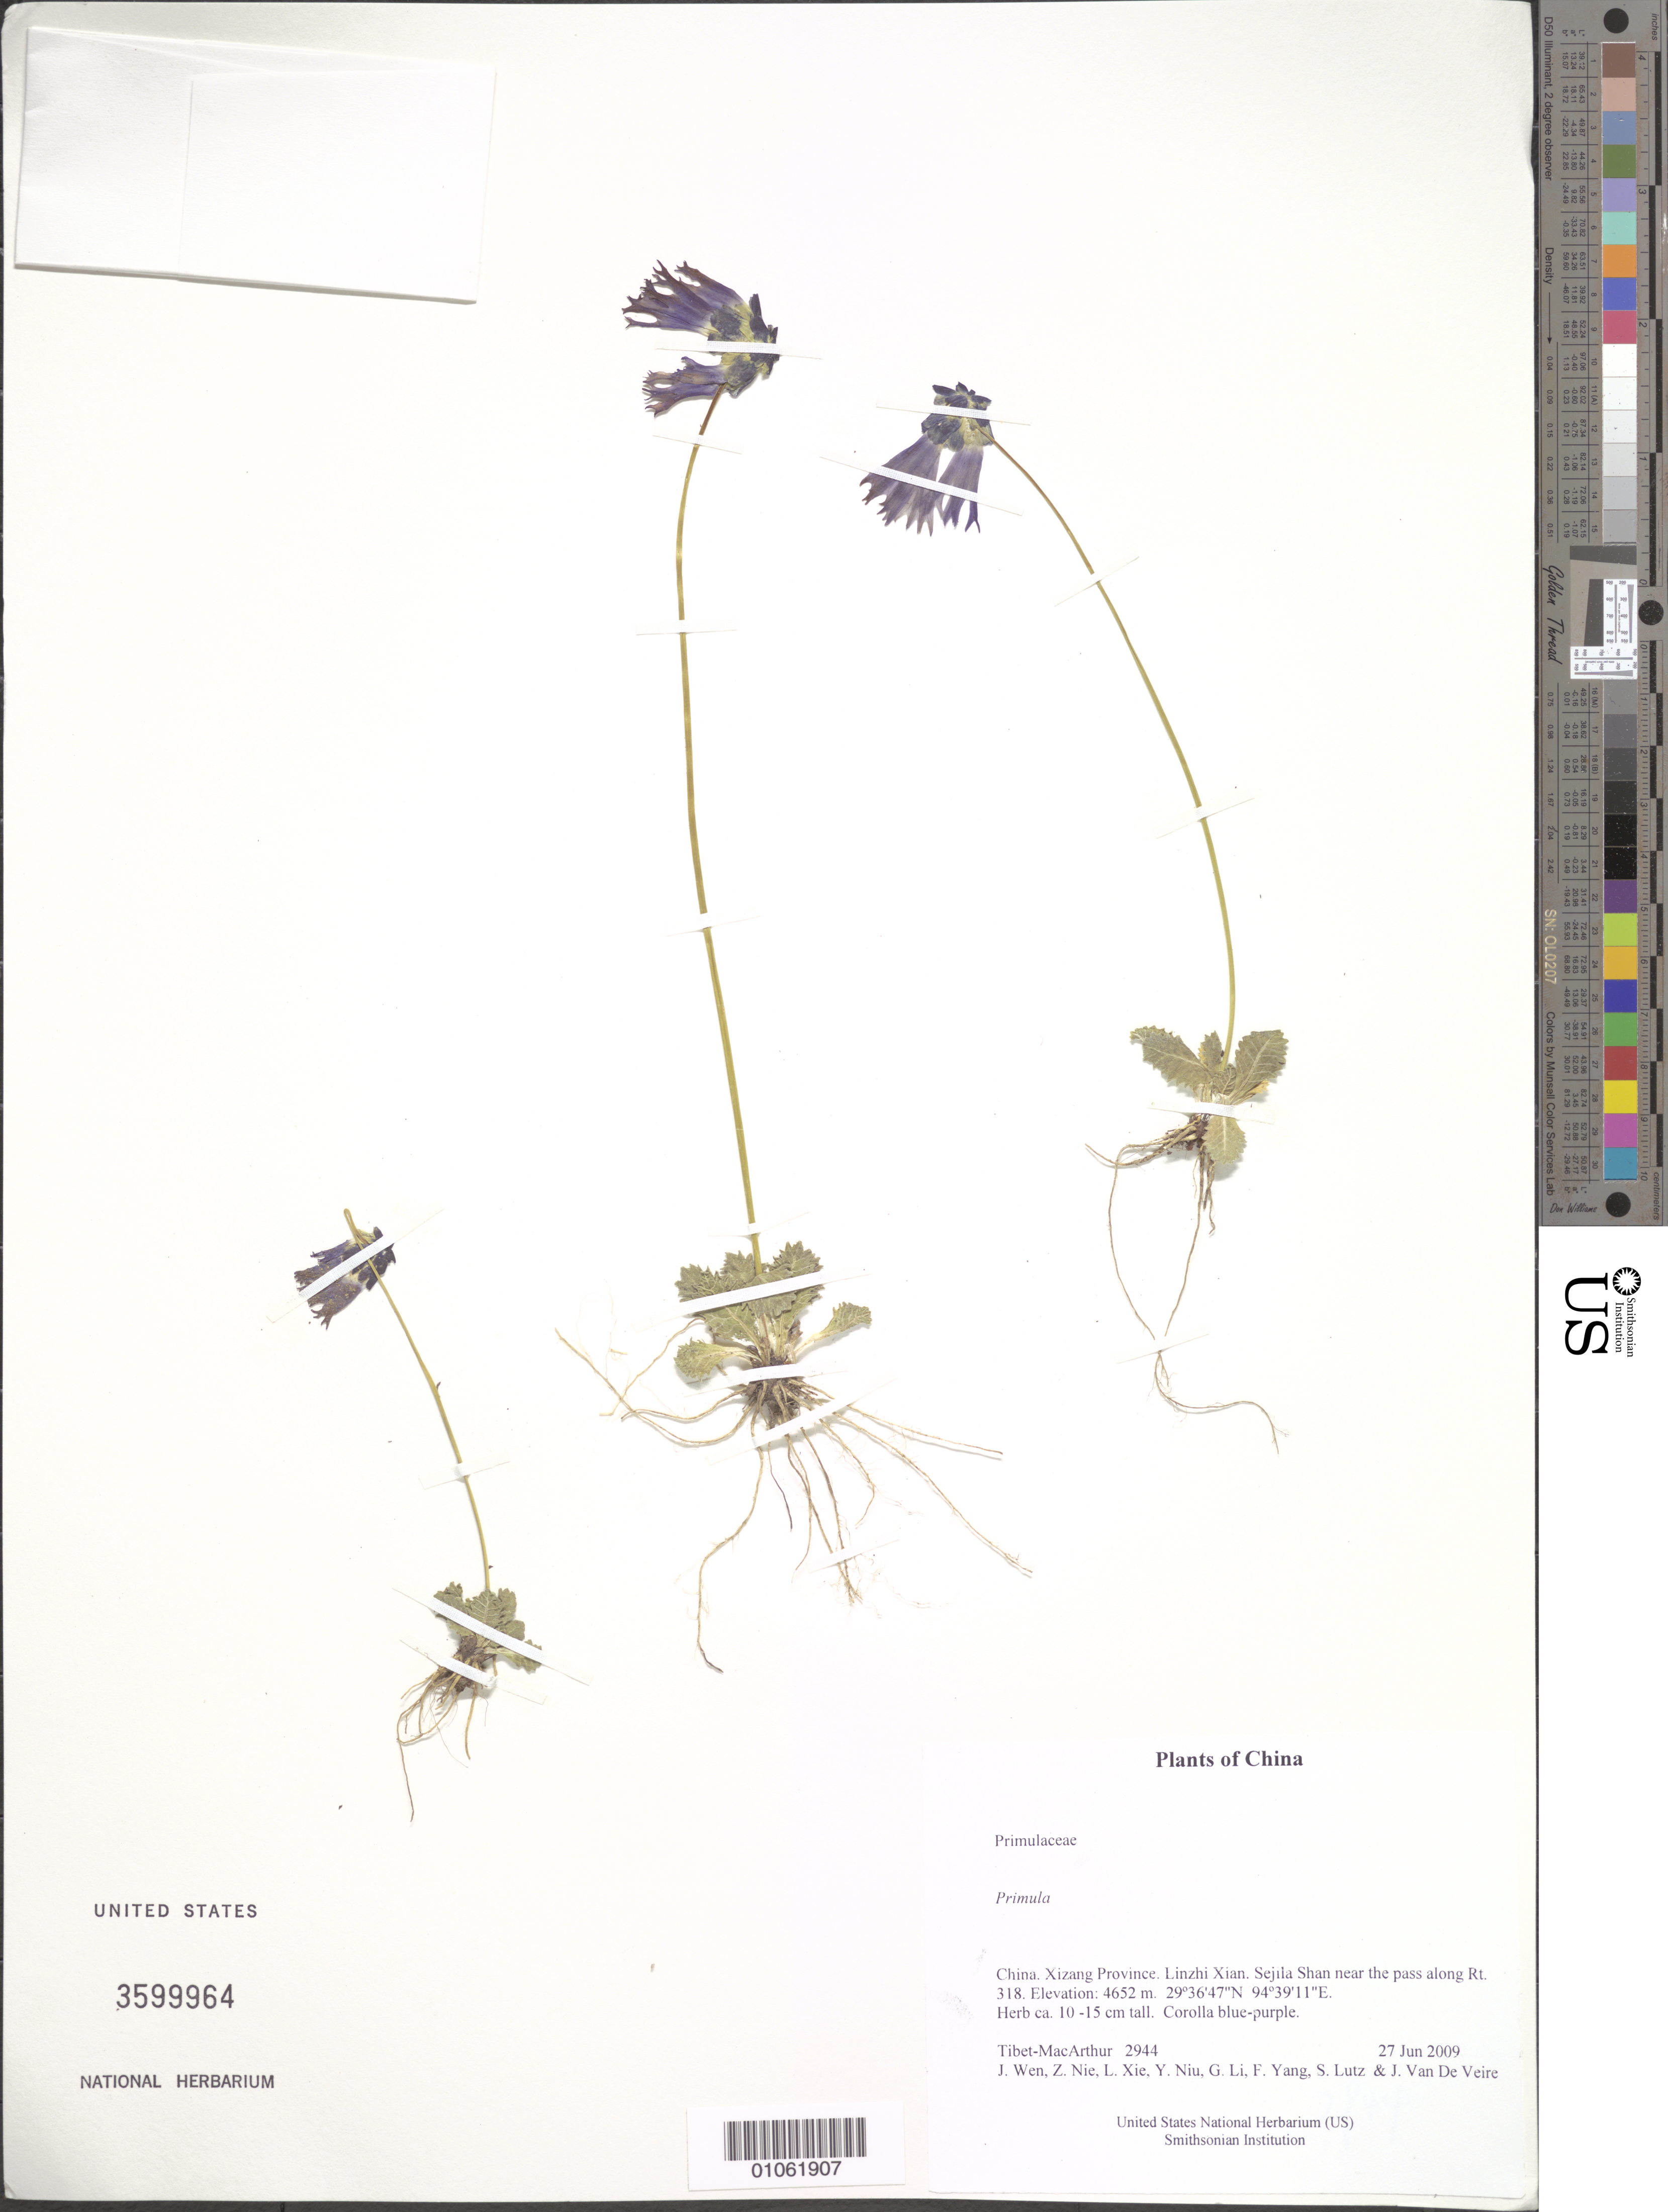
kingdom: Plantae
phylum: Tracheophyta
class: Magnoliopsida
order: Ericales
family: Primulaceae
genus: Primula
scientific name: Primula sp.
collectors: Tibet-MacArthur, J. Wen, Z. Nie, L. Xie, Y. Niu, G. Li, F. Yang, S. Lutz & J. Van De Veire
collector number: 2944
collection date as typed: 27 Jun 2009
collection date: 2009-06-27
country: China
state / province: Xizang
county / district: Linzhi Xian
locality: Sejila Shan near the pass along Rt. 318.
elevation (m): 4652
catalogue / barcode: US 3599964